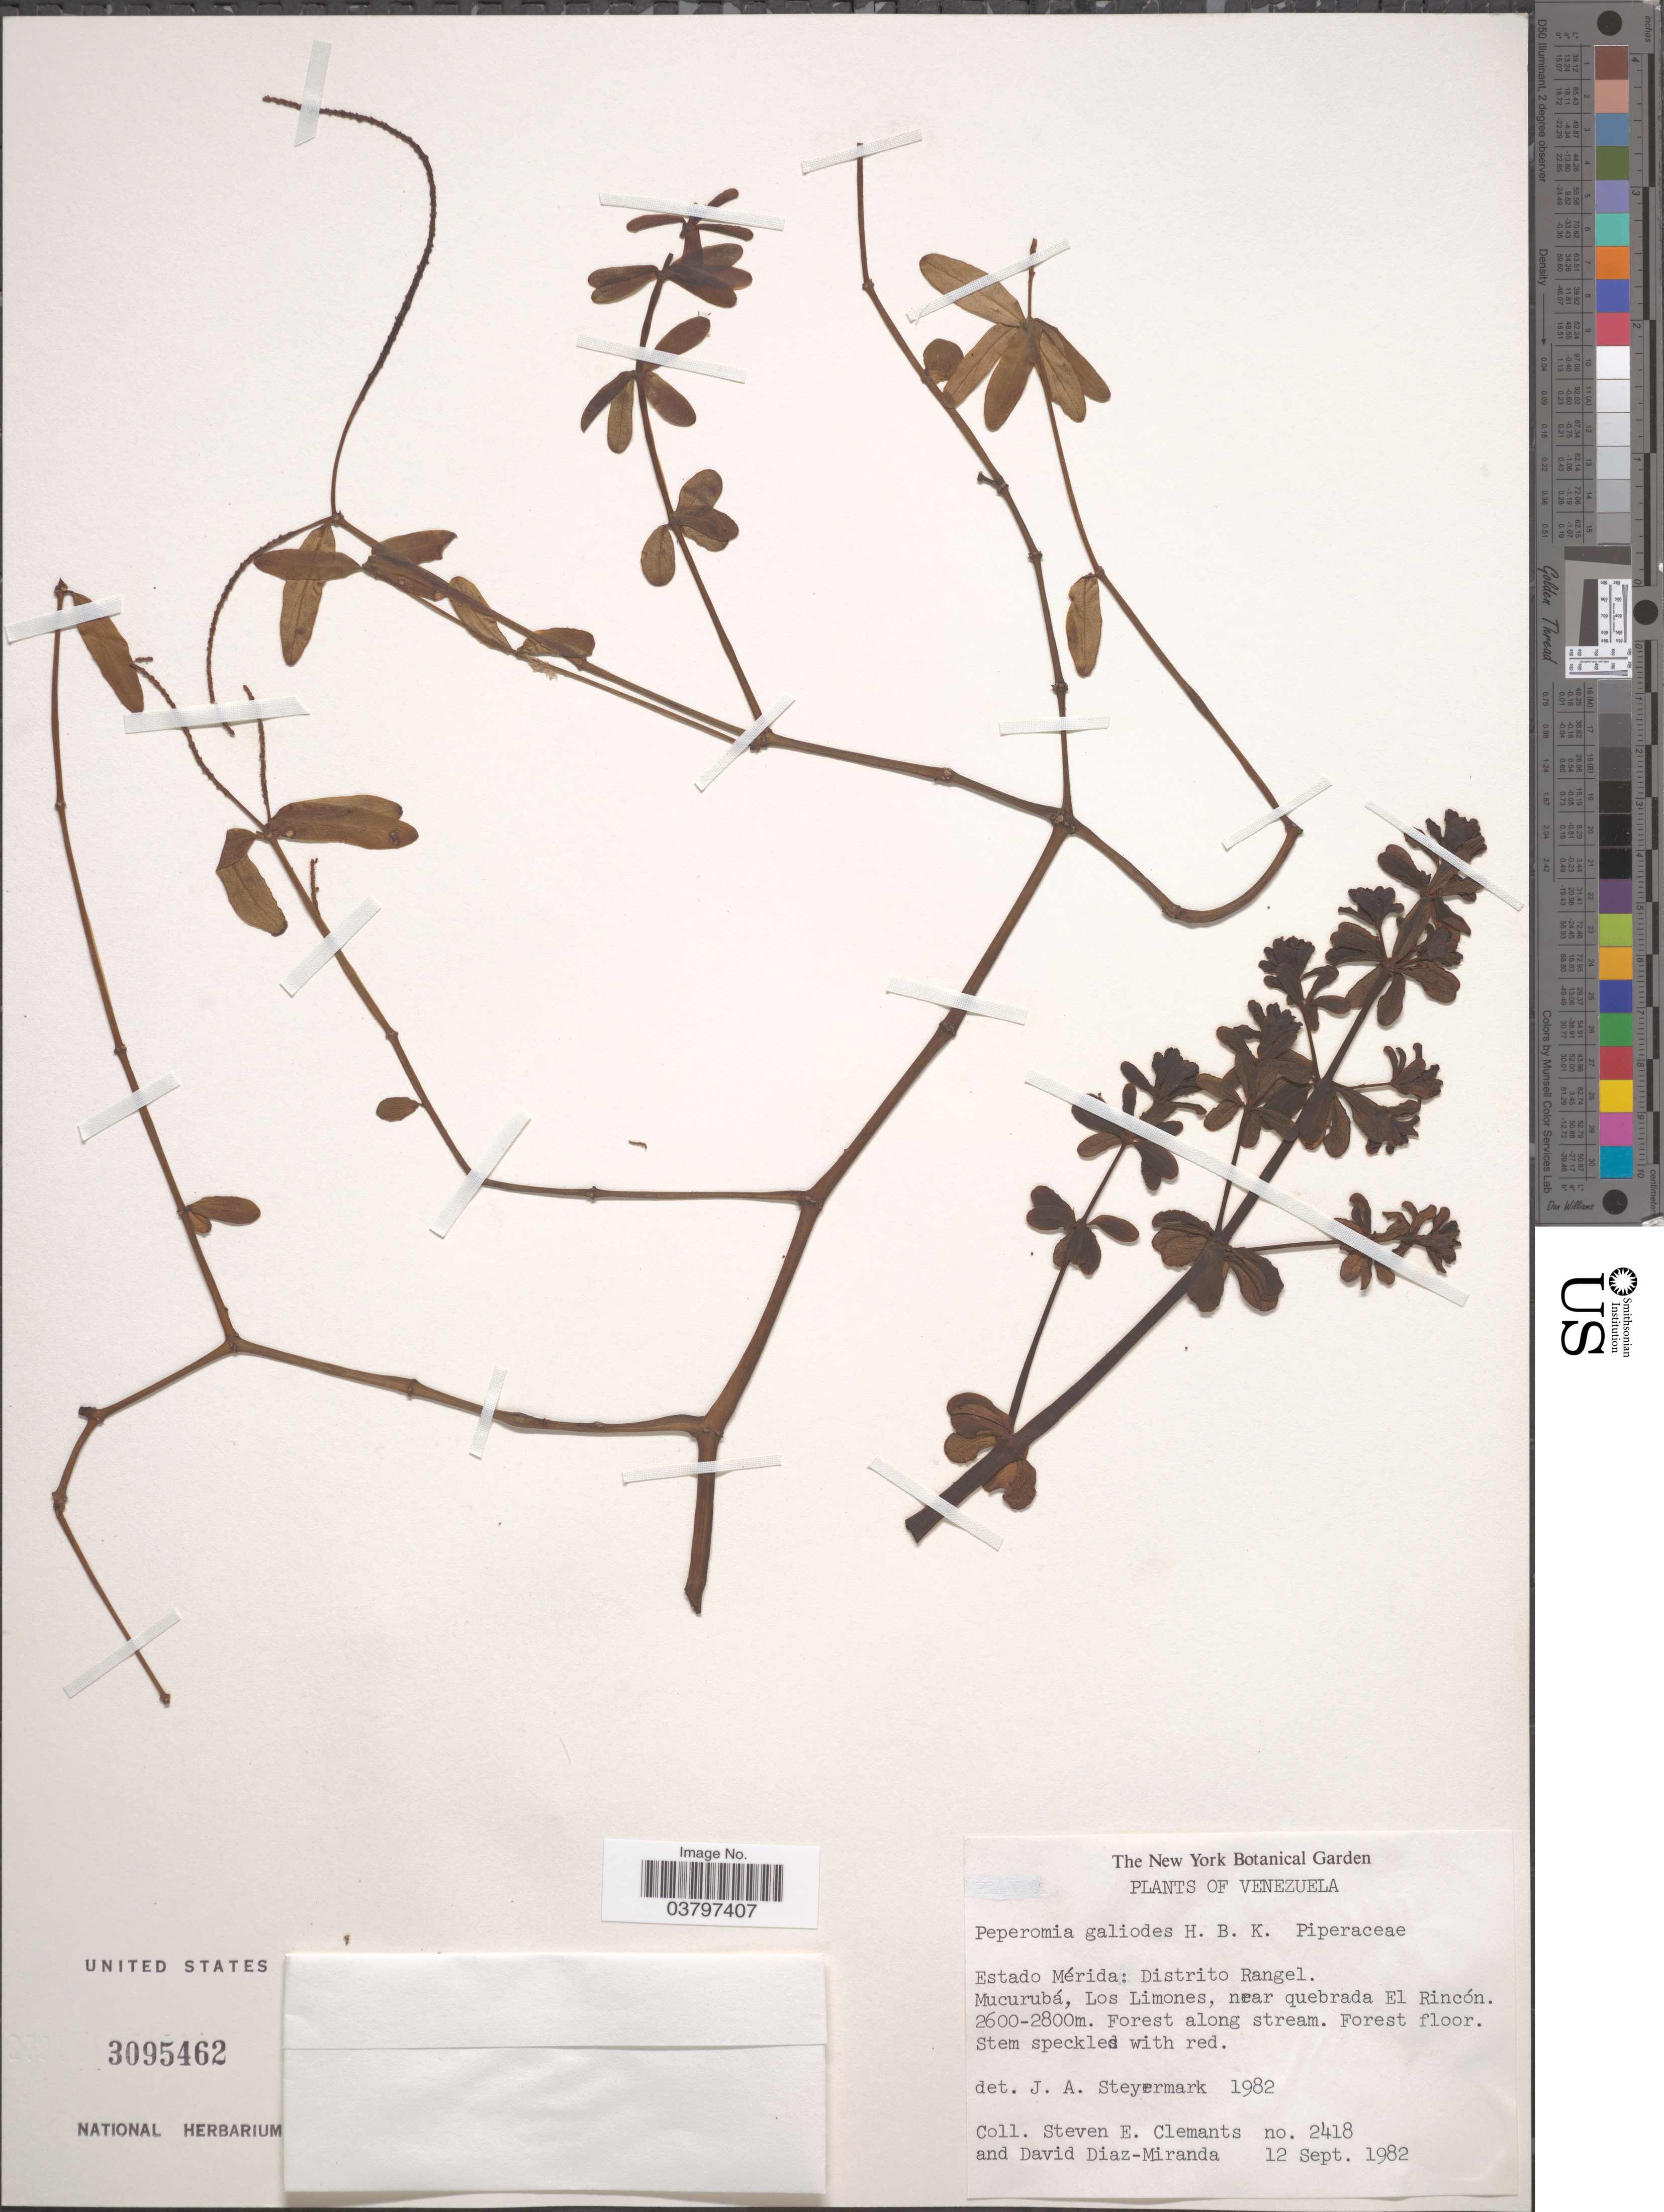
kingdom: Plantae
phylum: Tracheophyta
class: Magnoliopsida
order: Piperales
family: Piperaceae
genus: Peperomia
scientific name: Peperomia galioides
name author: Kunth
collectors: S. Clemants & D. Diaz-Miranda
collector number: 2418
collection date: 1982-09-12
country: Venezuela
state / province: Merida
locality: Distrito Rangel. Mucurubá, Los Limones, near quebrada El Rincón.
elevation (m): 2600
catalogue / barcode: US 3095462